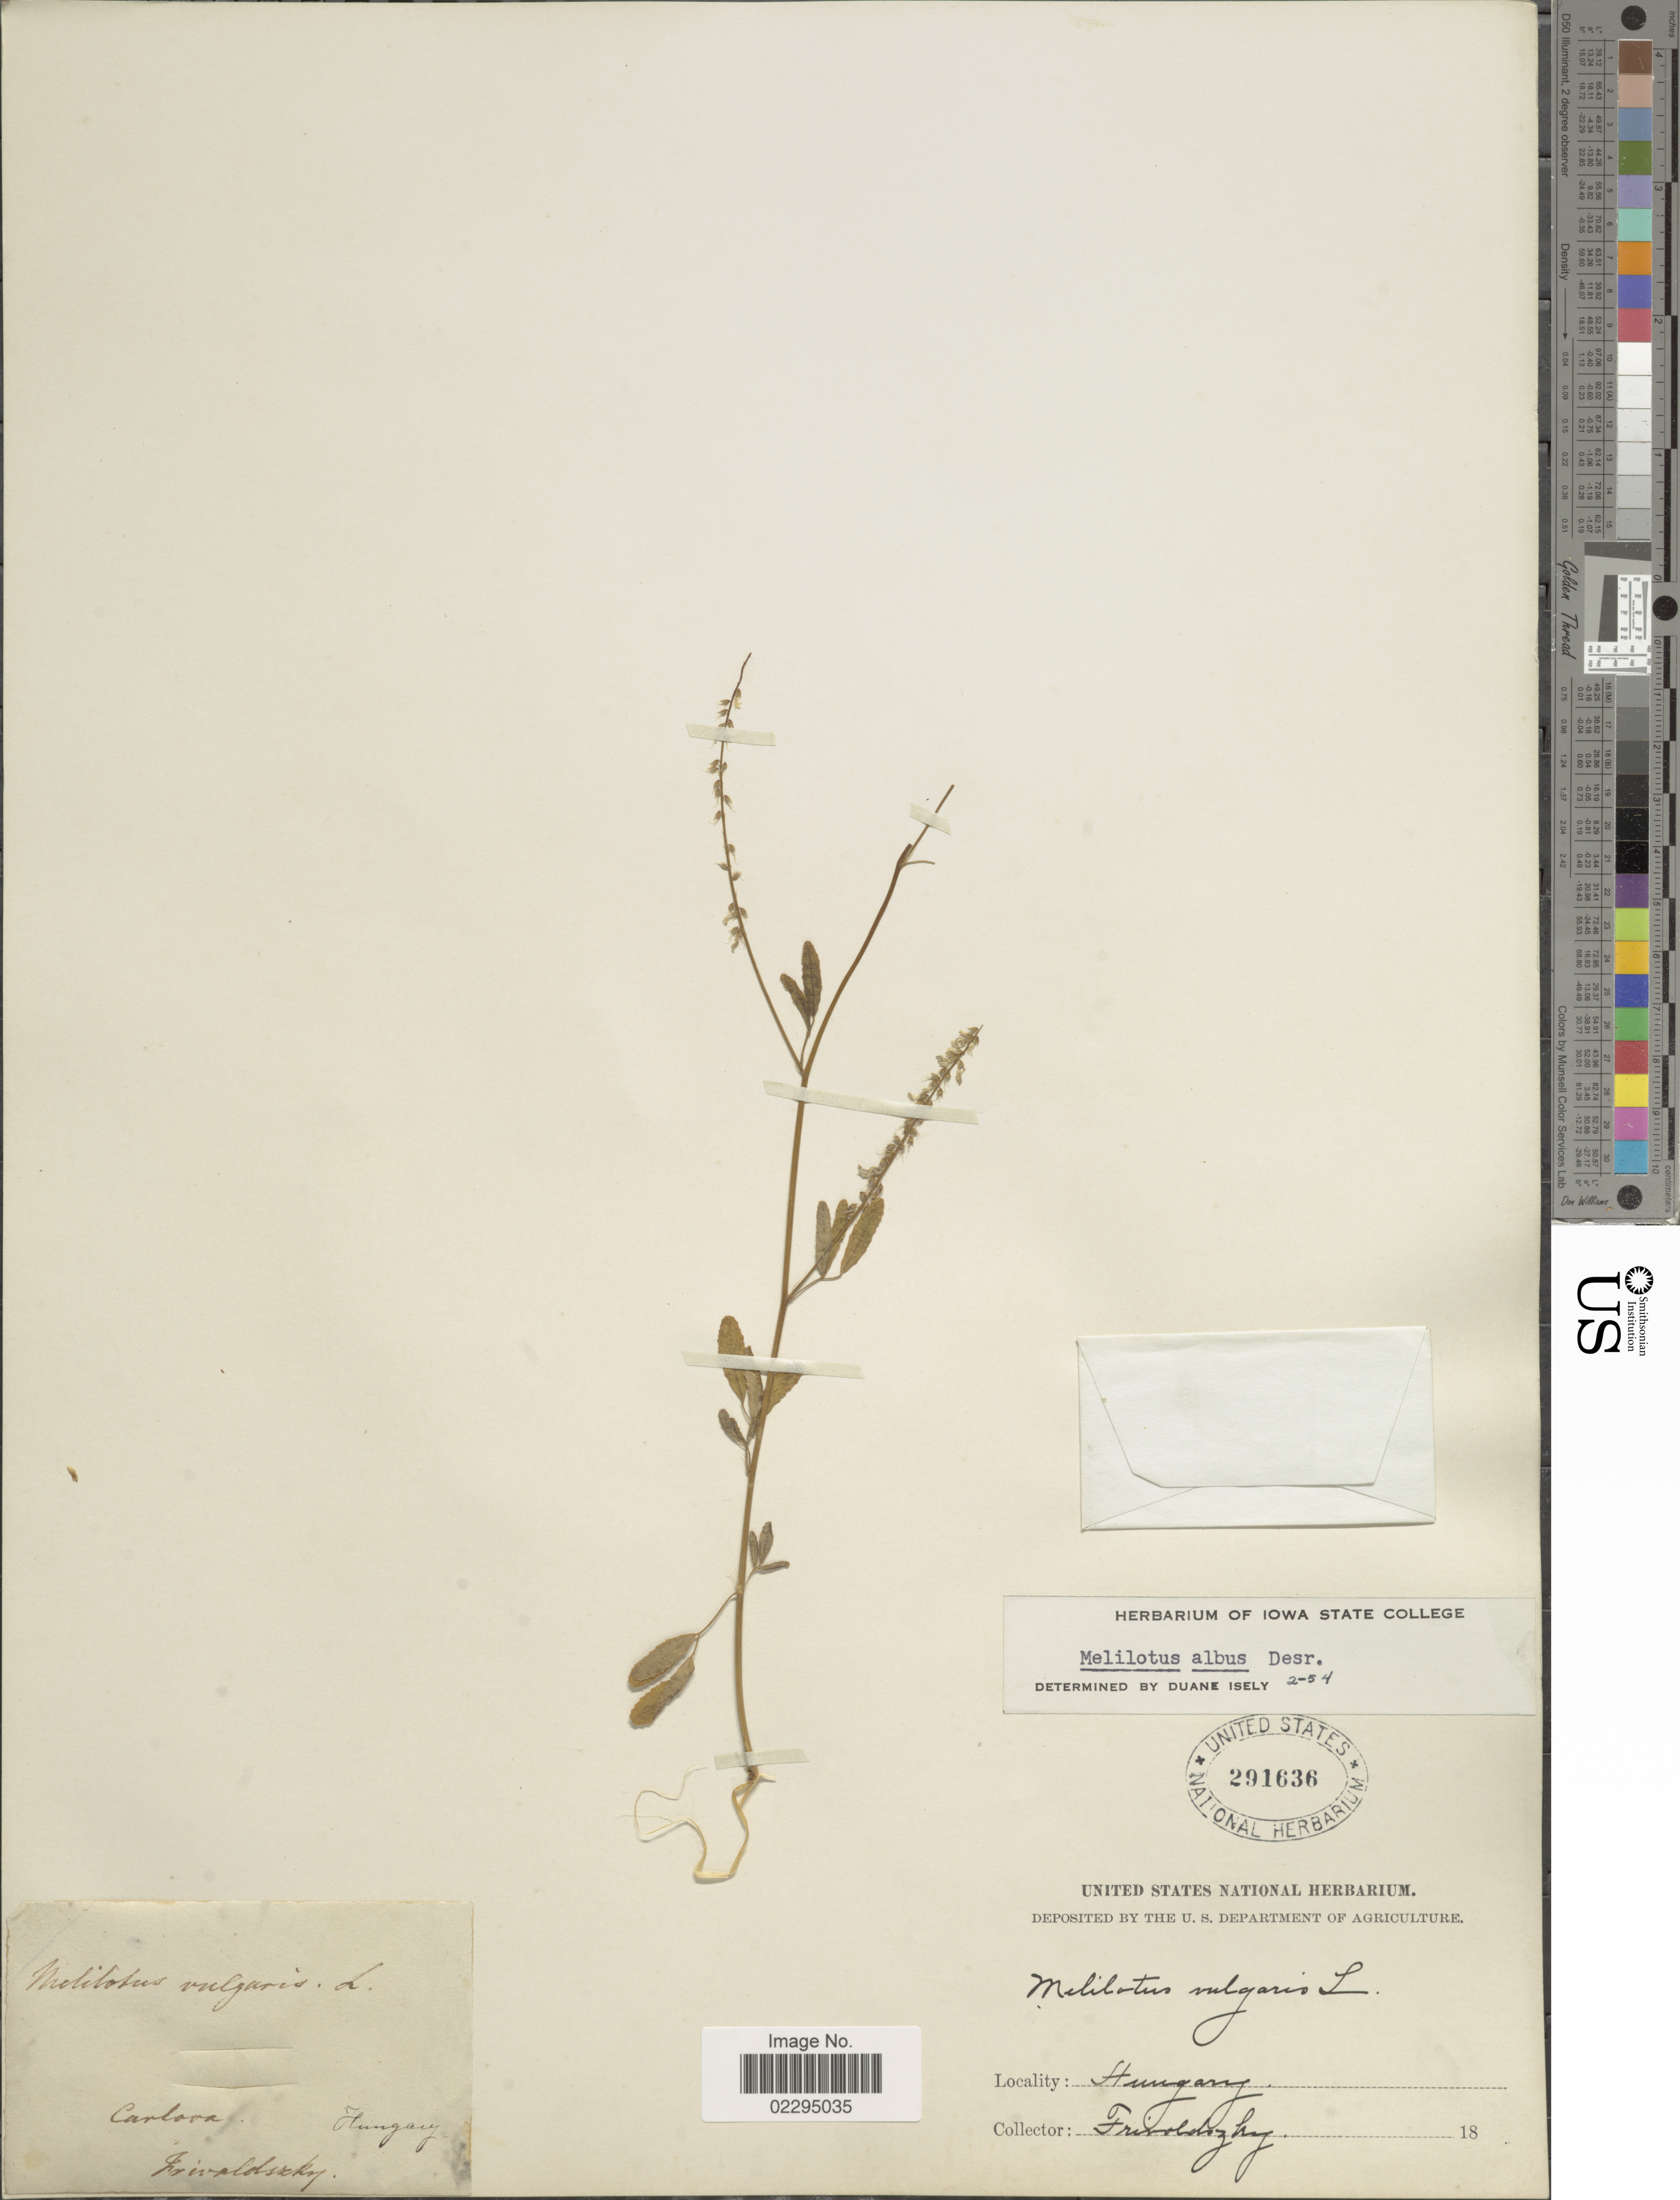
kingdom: Plantae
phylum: Tracheophyta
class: Magnoliopsida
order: Fabales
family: Fabaceae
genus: Melilotus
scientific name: Melilotus albus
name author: Medik.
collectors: Frivoldozky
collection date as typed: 18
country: Hungary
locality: Carlova [interpreted], Hungary.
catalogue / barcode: US 291636